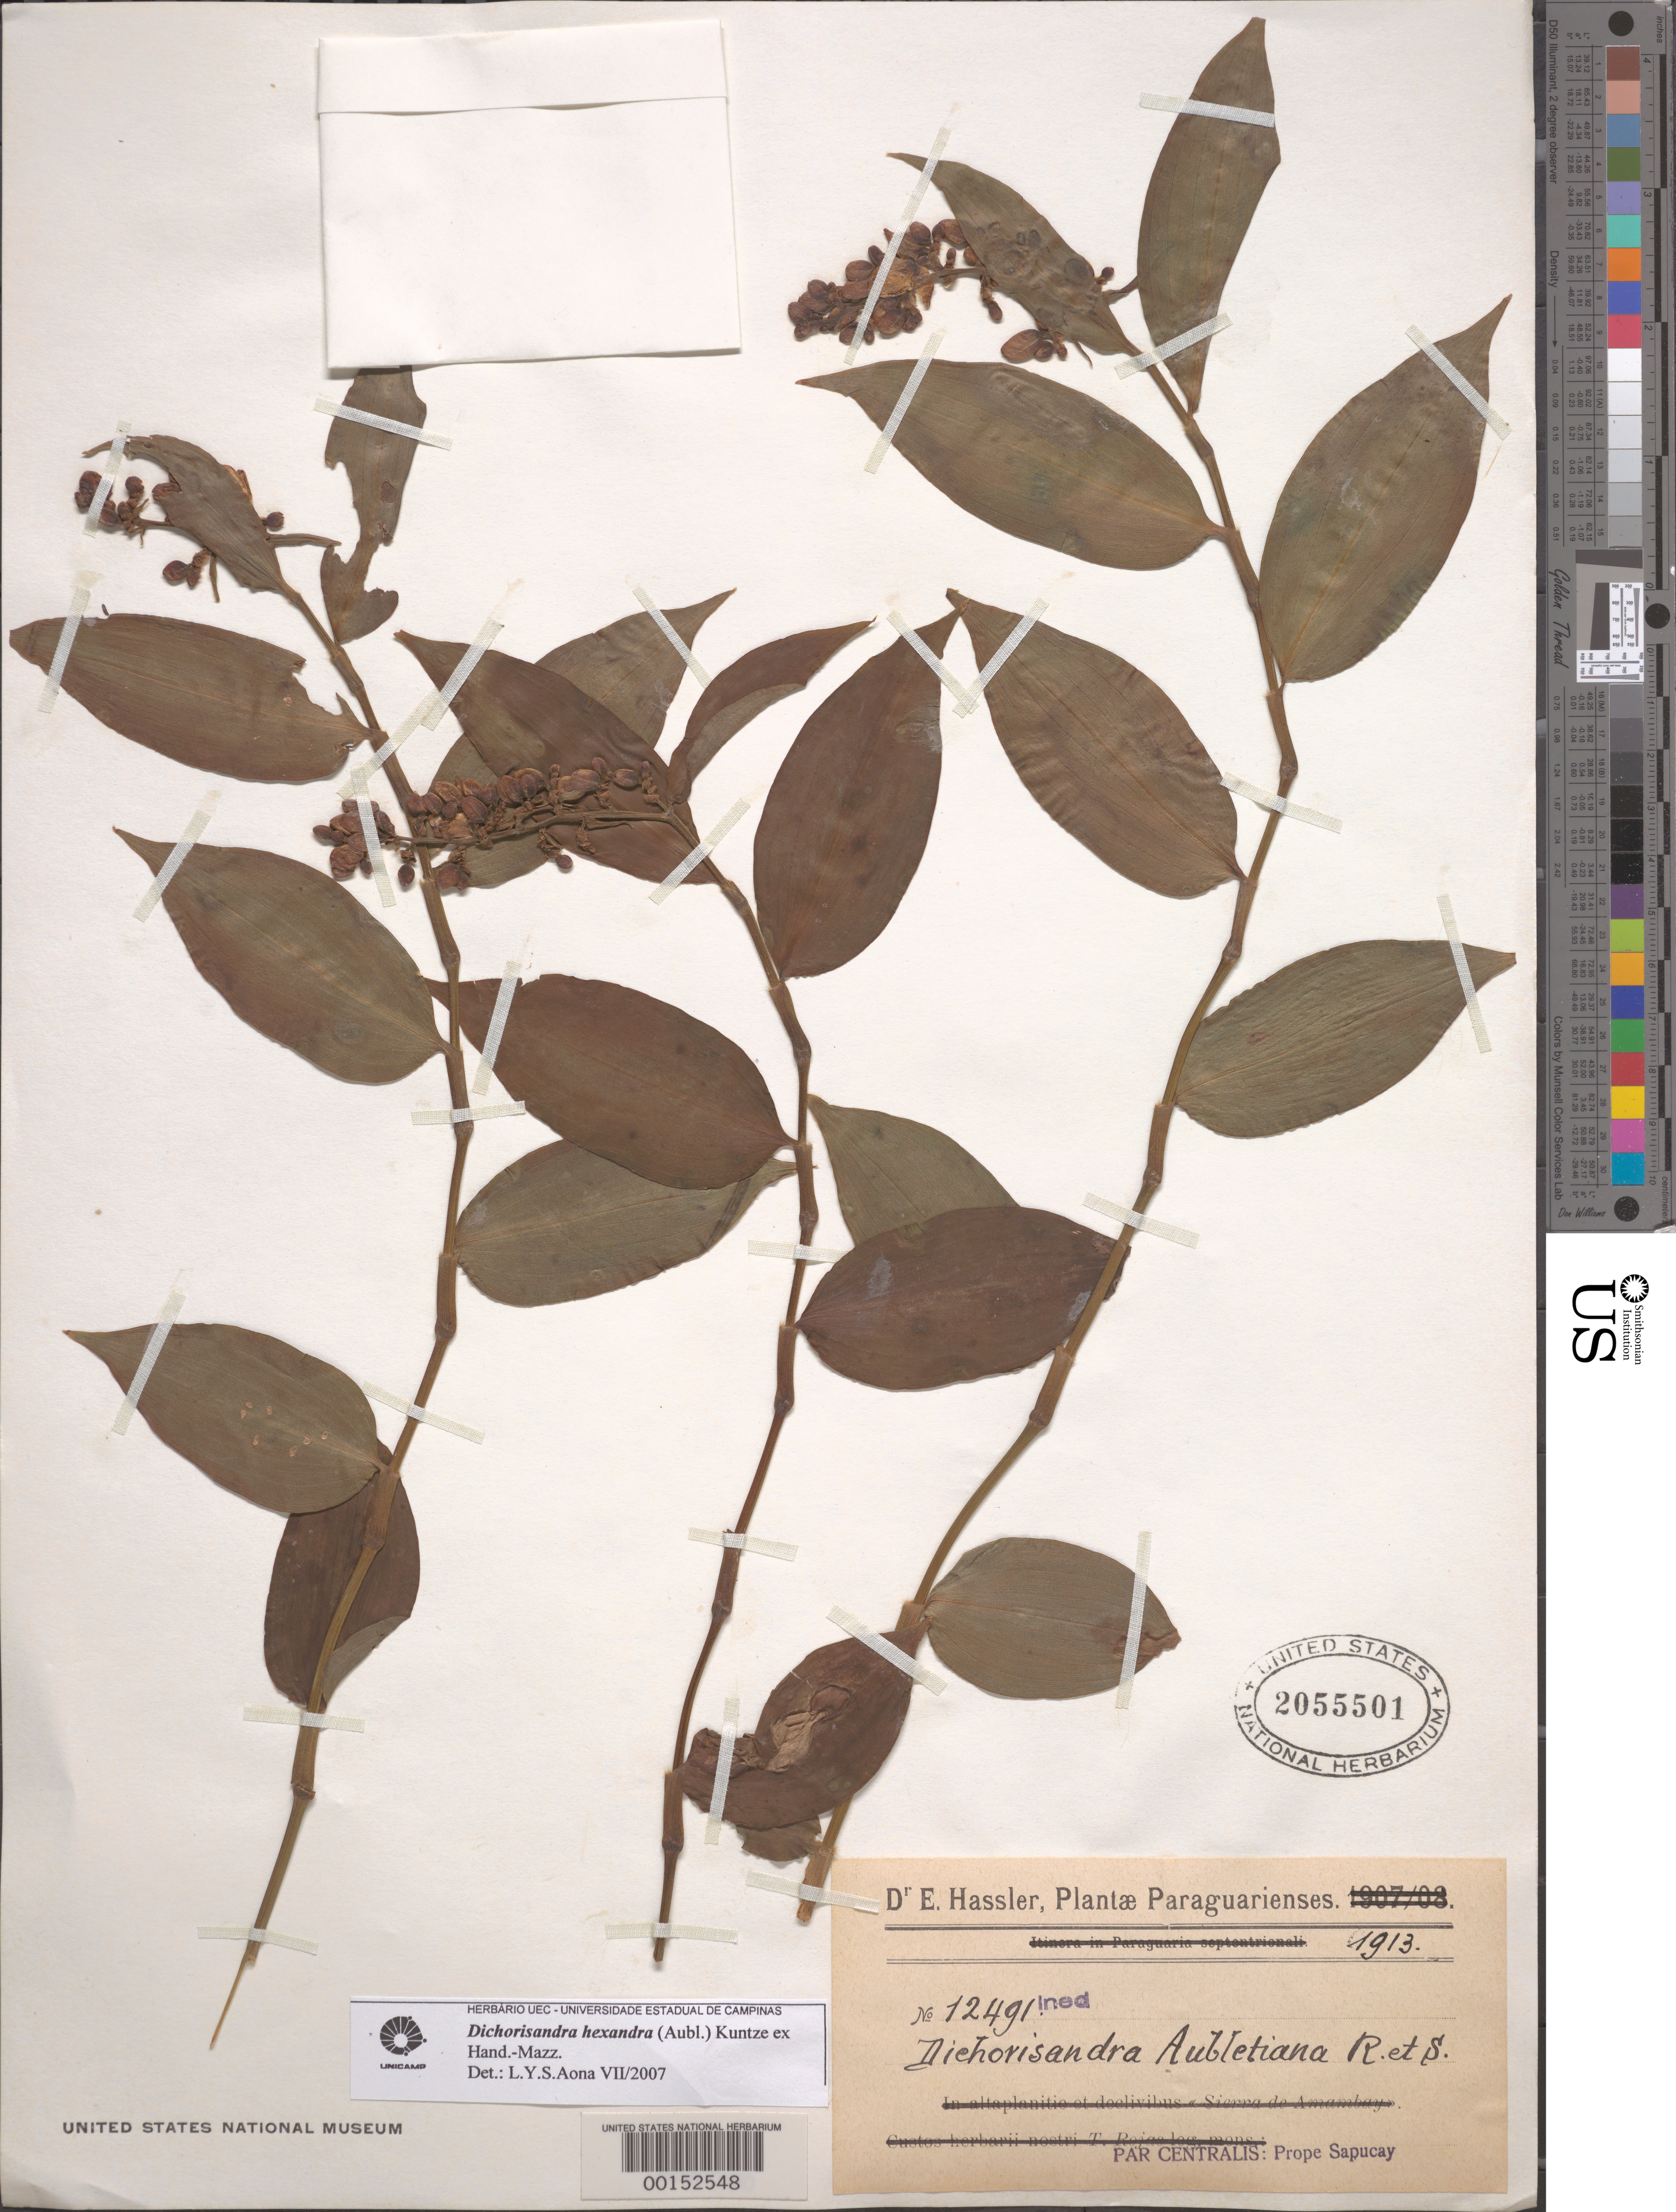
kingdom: Plantae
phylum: Tracheophyta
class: Liliopsida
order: Commelinales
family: Commelinaceae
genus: Dichorisandra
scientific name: Dichorisandra hexandra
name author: (Aubl.) Standl.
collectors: E. Hassler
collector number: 12491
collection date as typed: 1913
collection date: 1913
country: Paraguay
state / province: Central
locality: Prope sapucay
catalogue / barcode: US 2055501